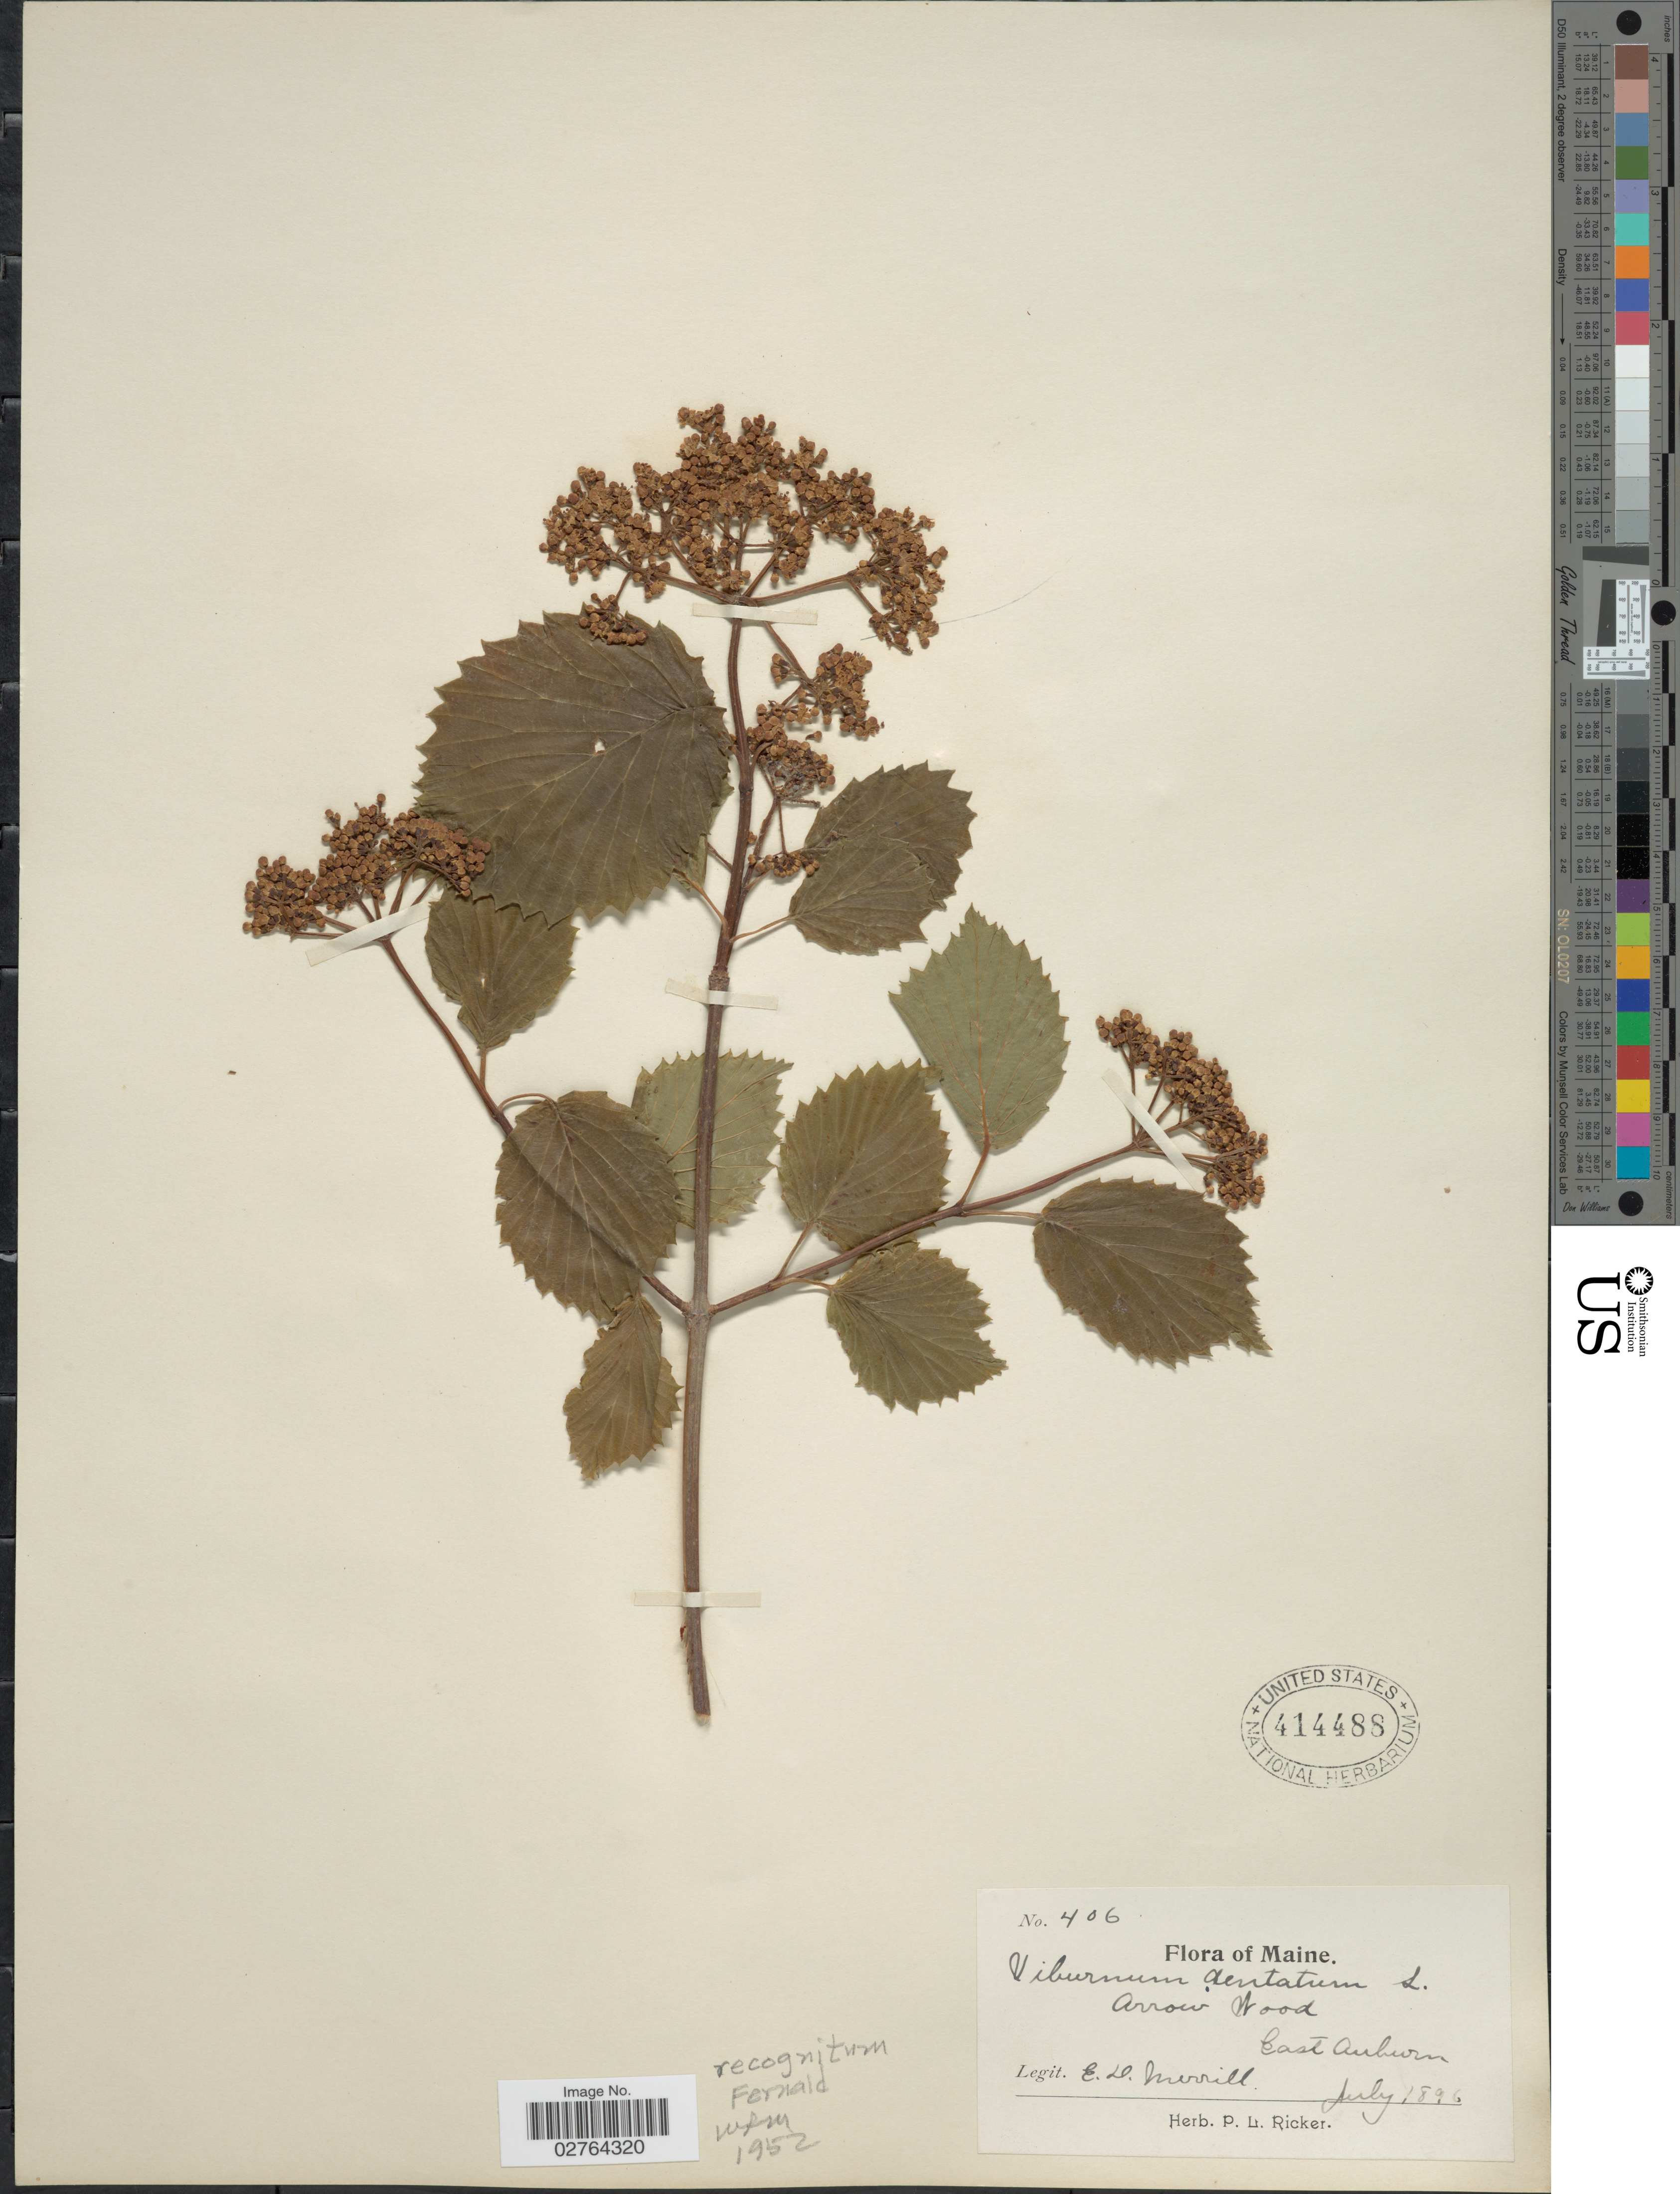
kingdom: Plantae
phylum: Tracheophyta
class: Magnoliopsida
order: Dipsacales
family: Viburnaceae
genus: Viburnum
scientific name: Viburnum recognitum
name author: Fernald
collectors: E. D. Merrill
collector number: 406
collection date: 1896-07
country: United States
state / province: Maine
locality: East Auburn.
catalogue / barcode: US 414488